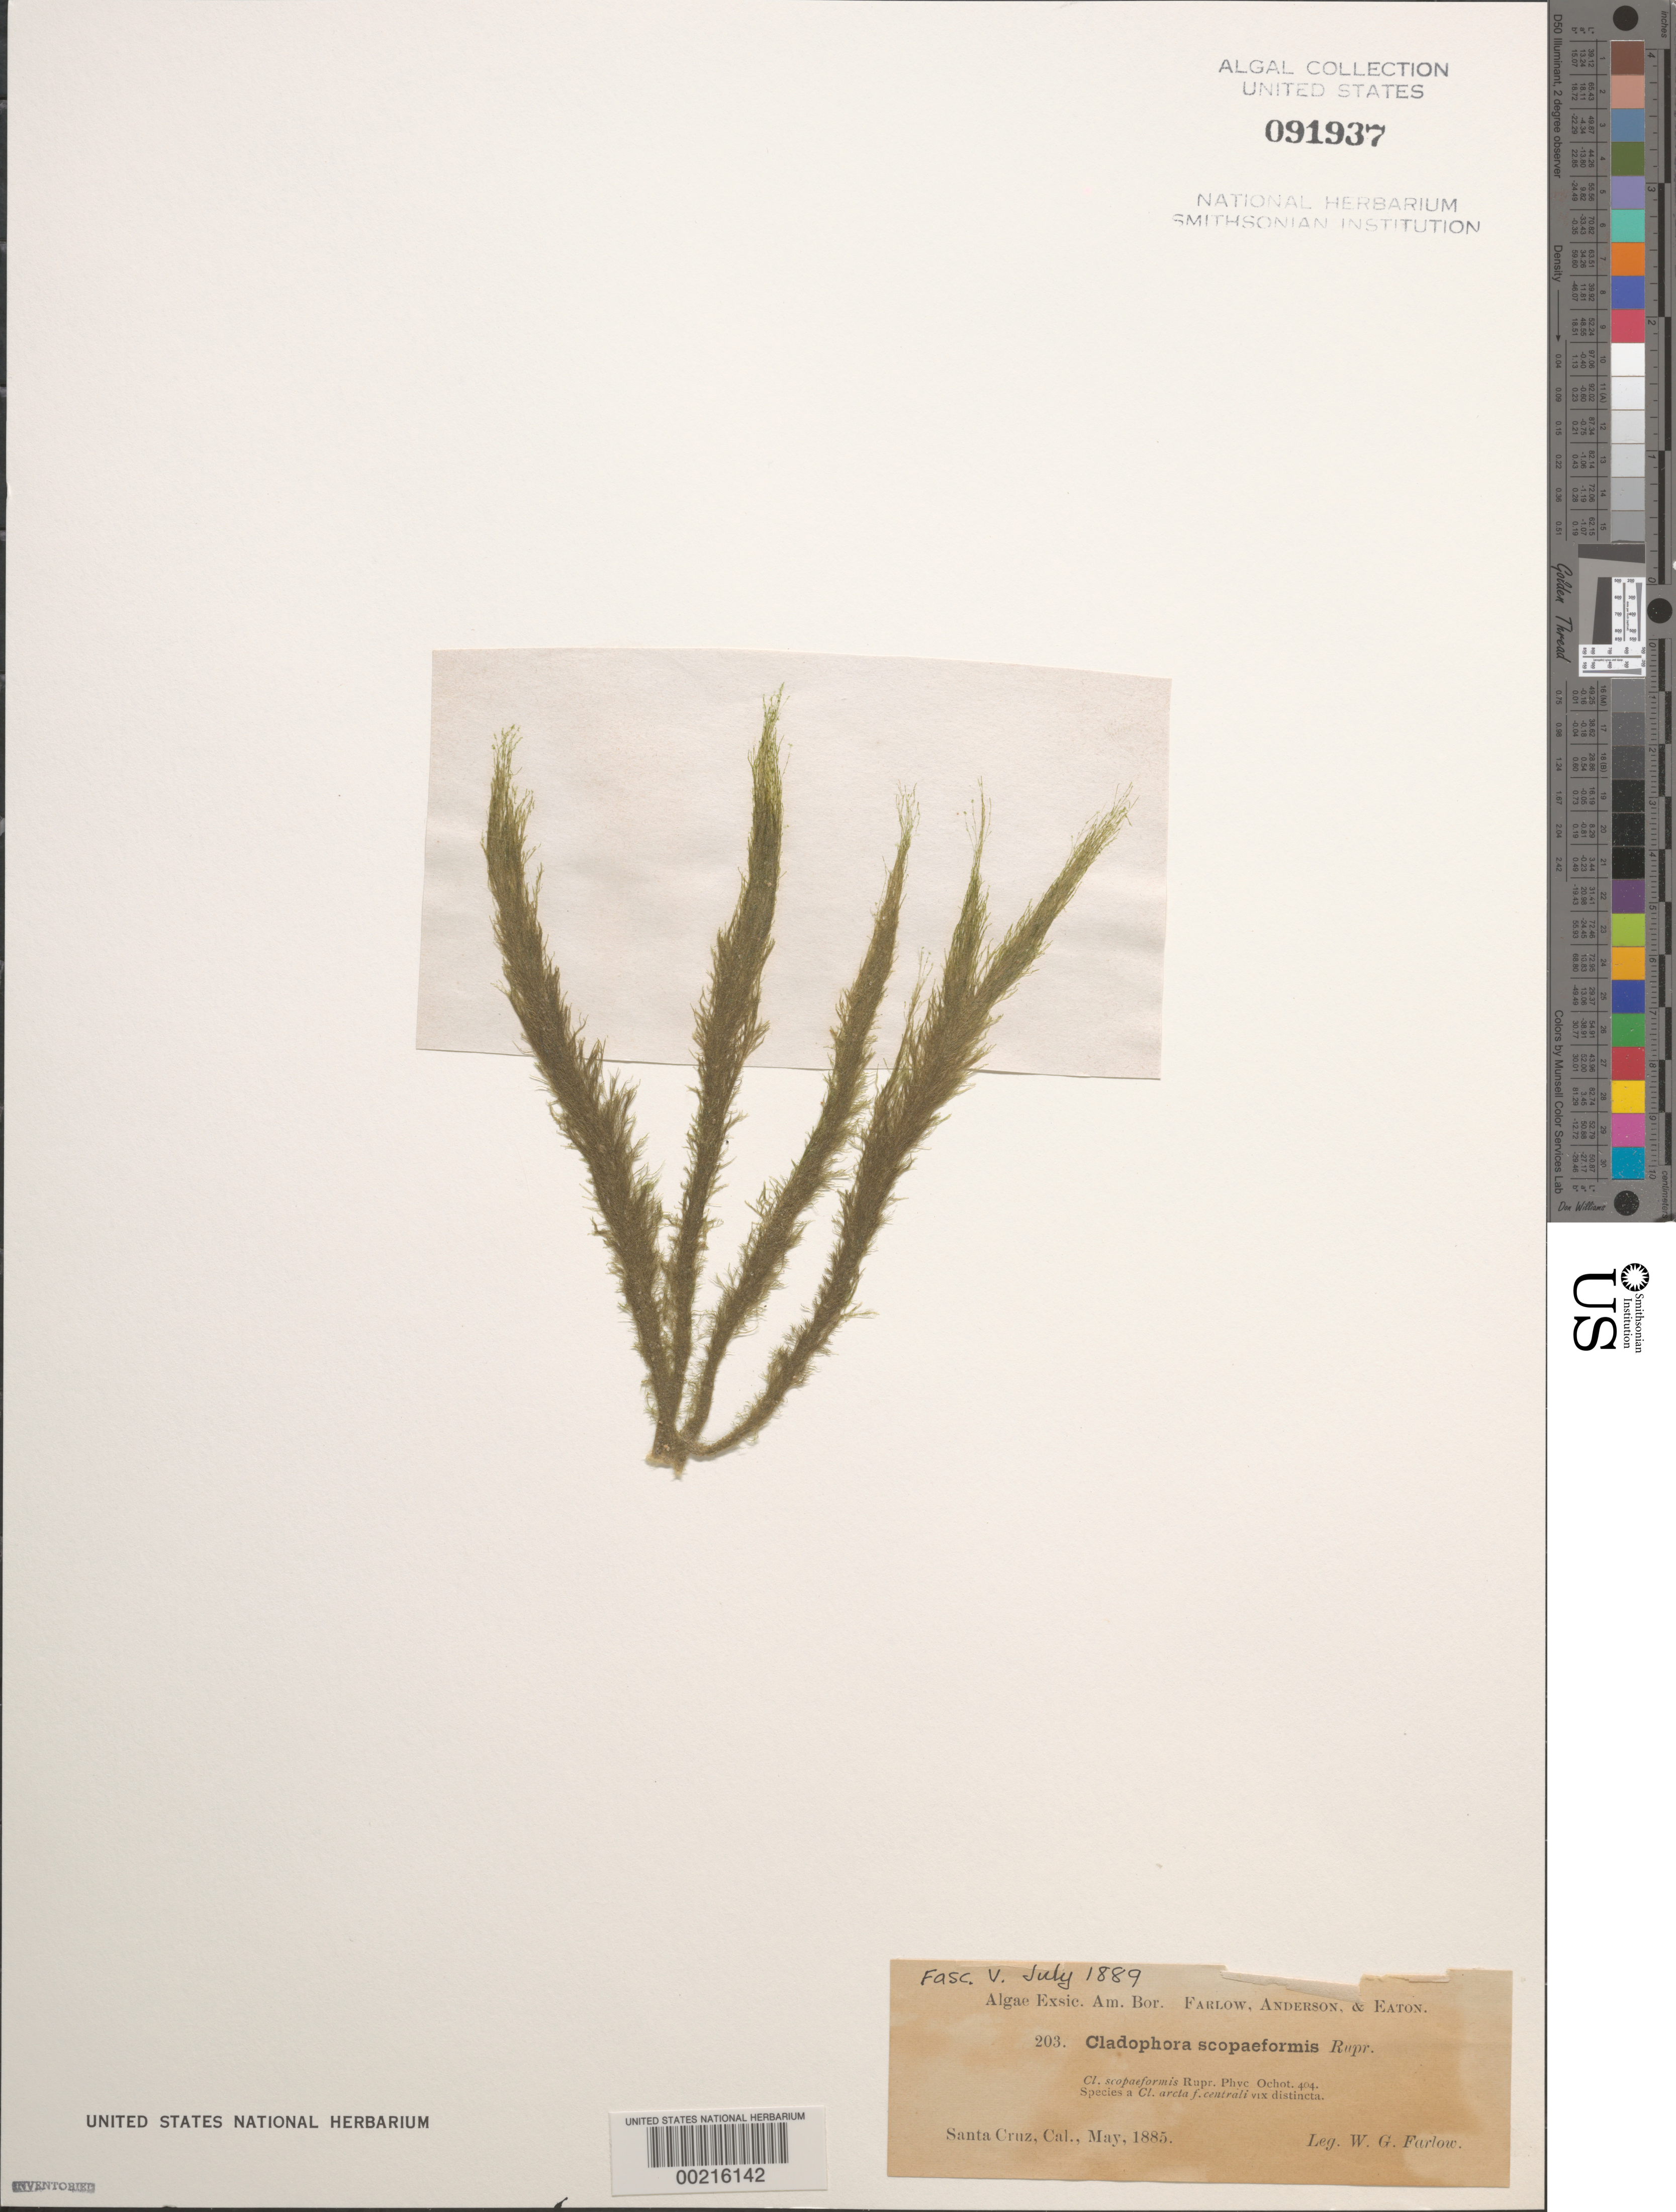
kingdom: Plantae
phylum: Chlorophyta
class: Ulvophyceae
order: Cladophorales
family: Cladophoraceae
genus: Cladophora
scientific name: Cladophora scopaeformis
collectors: W. G. Farlow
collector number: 203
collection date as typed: May 1885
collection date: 1885-05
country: United States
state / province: California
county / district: Santa Cruz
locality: Santa Cruz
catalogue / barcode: US 91937